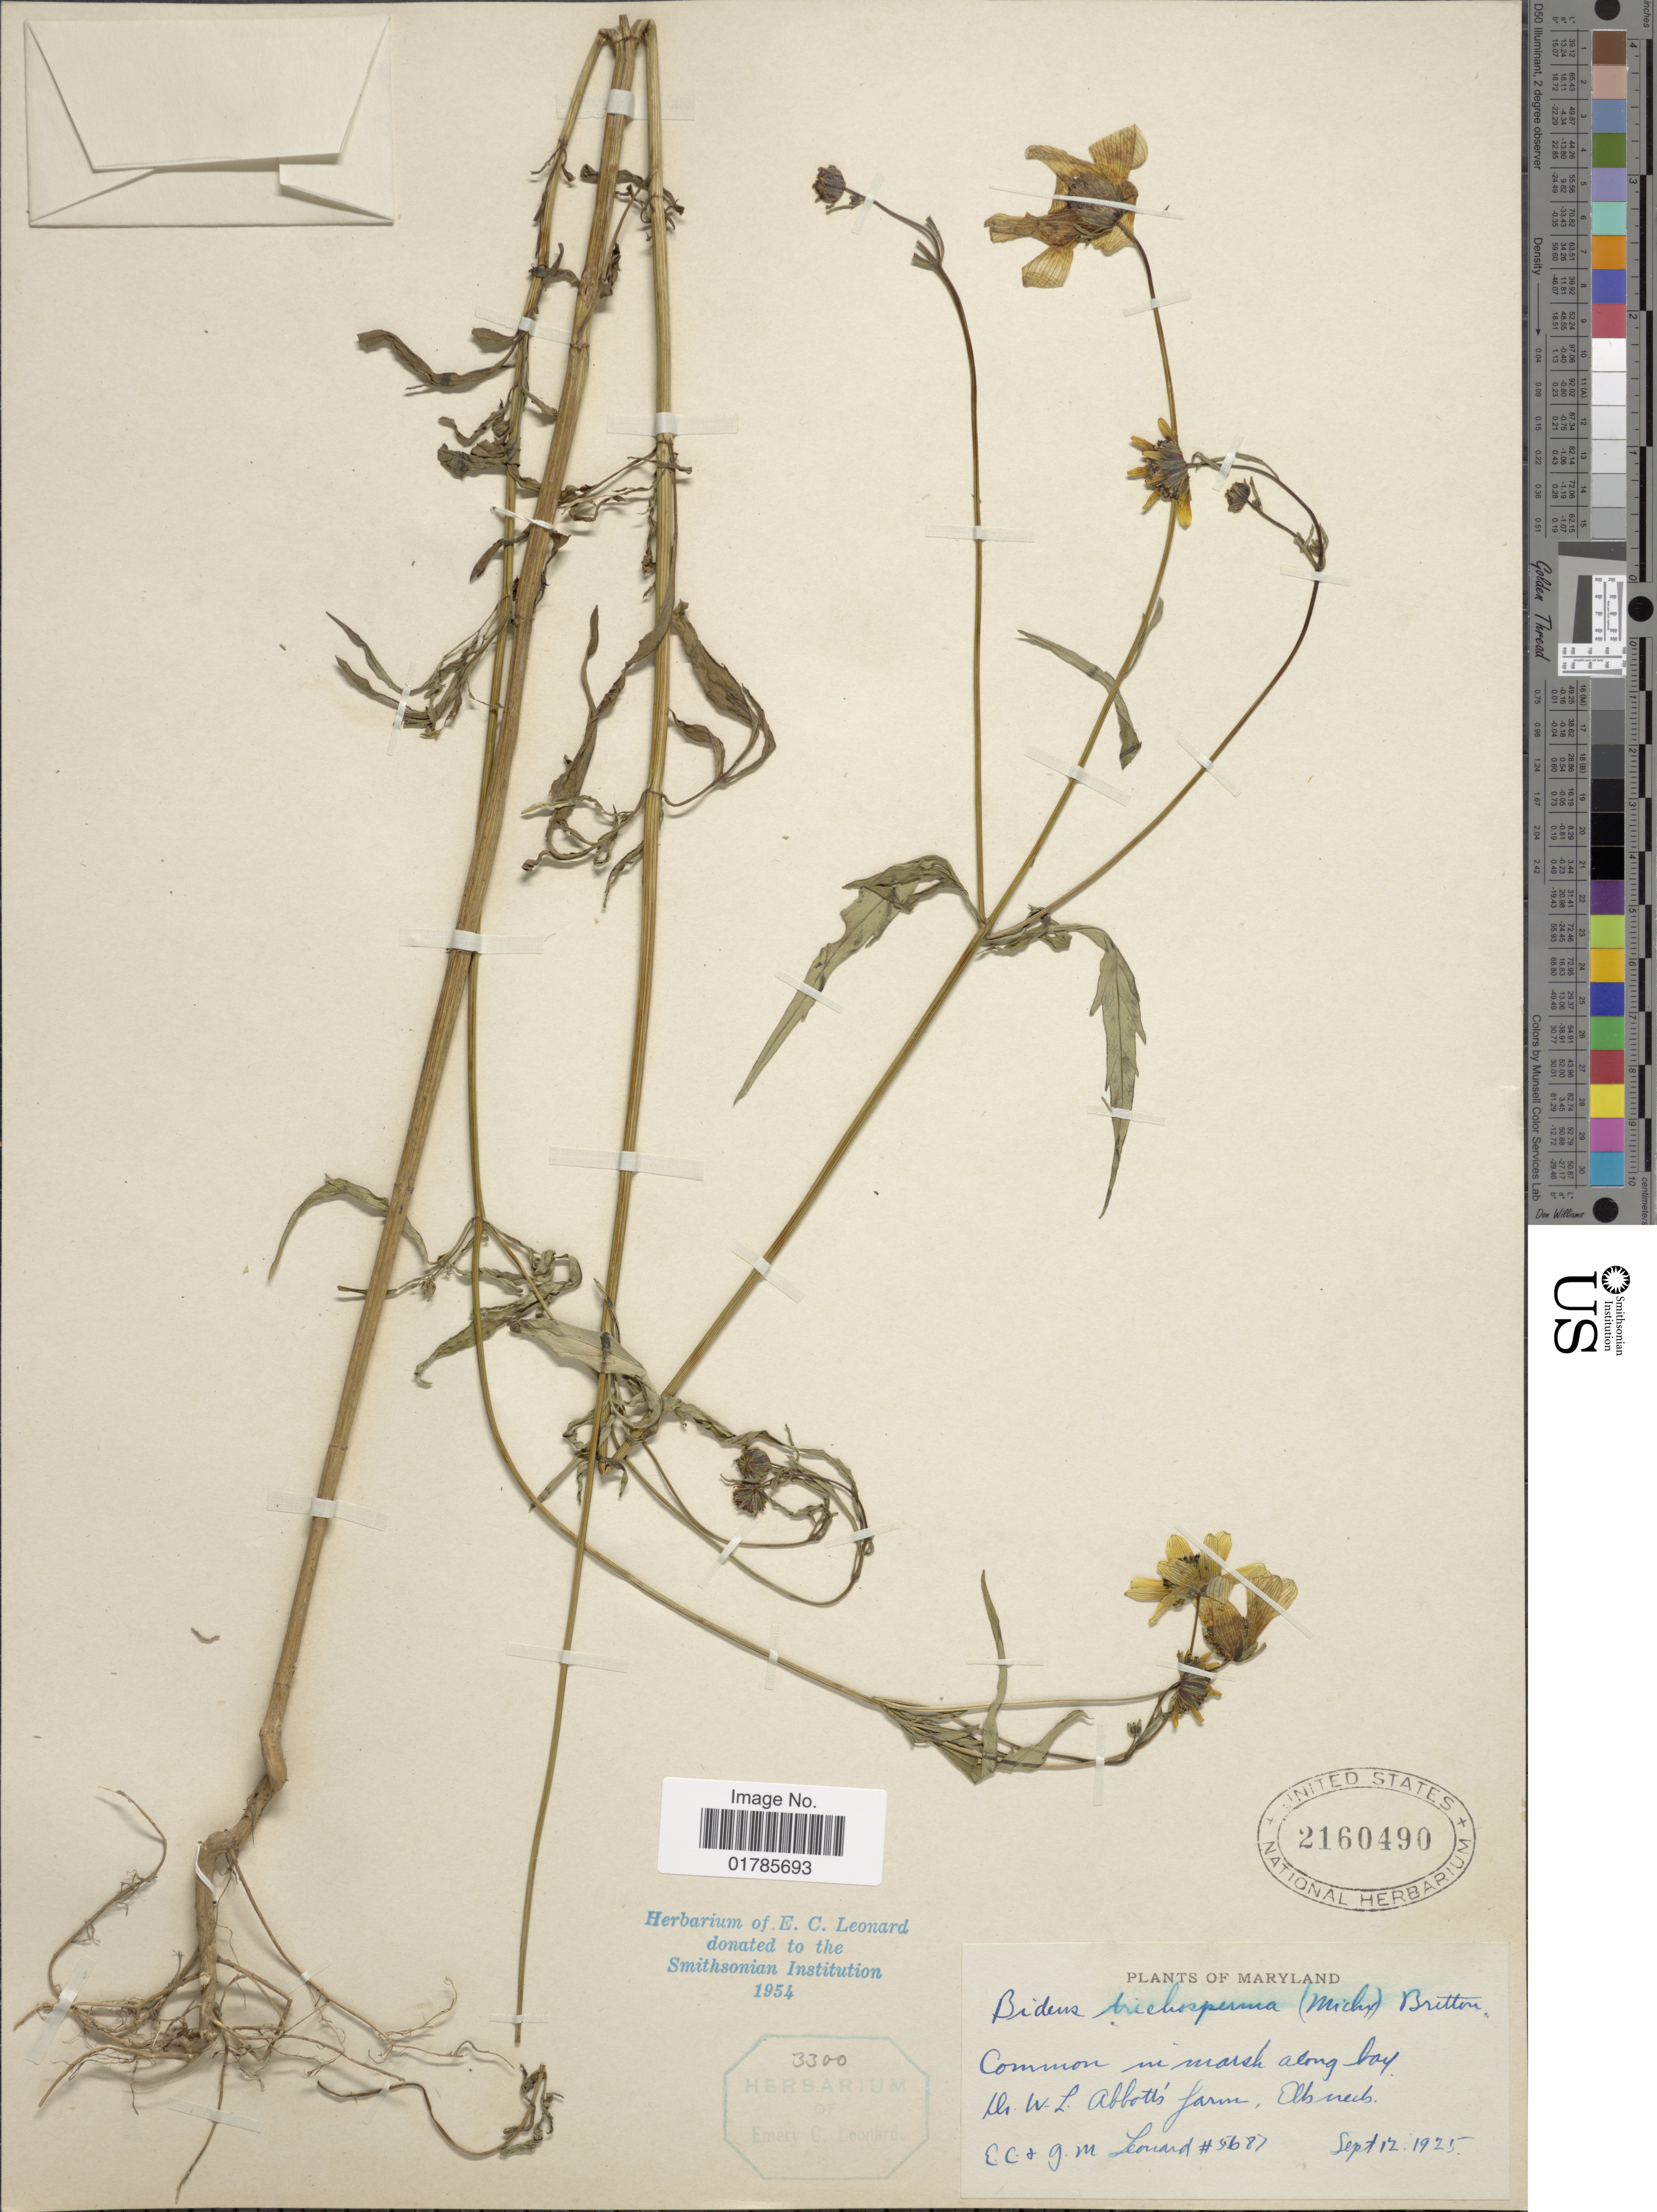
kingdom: Plantae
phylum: Tracheophyta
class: Magnoliopsida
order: Asterales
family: Asteraceae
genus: Bidens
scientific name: Bidens aristosa var. mutica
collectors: E. C. Leonard & G. M. Leonard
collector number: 5687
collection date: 1929-09-12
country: United States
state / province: Maryland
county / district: Cecil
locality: Along Bay Dr. W. L. Abott's farm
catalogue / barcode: US 2160490